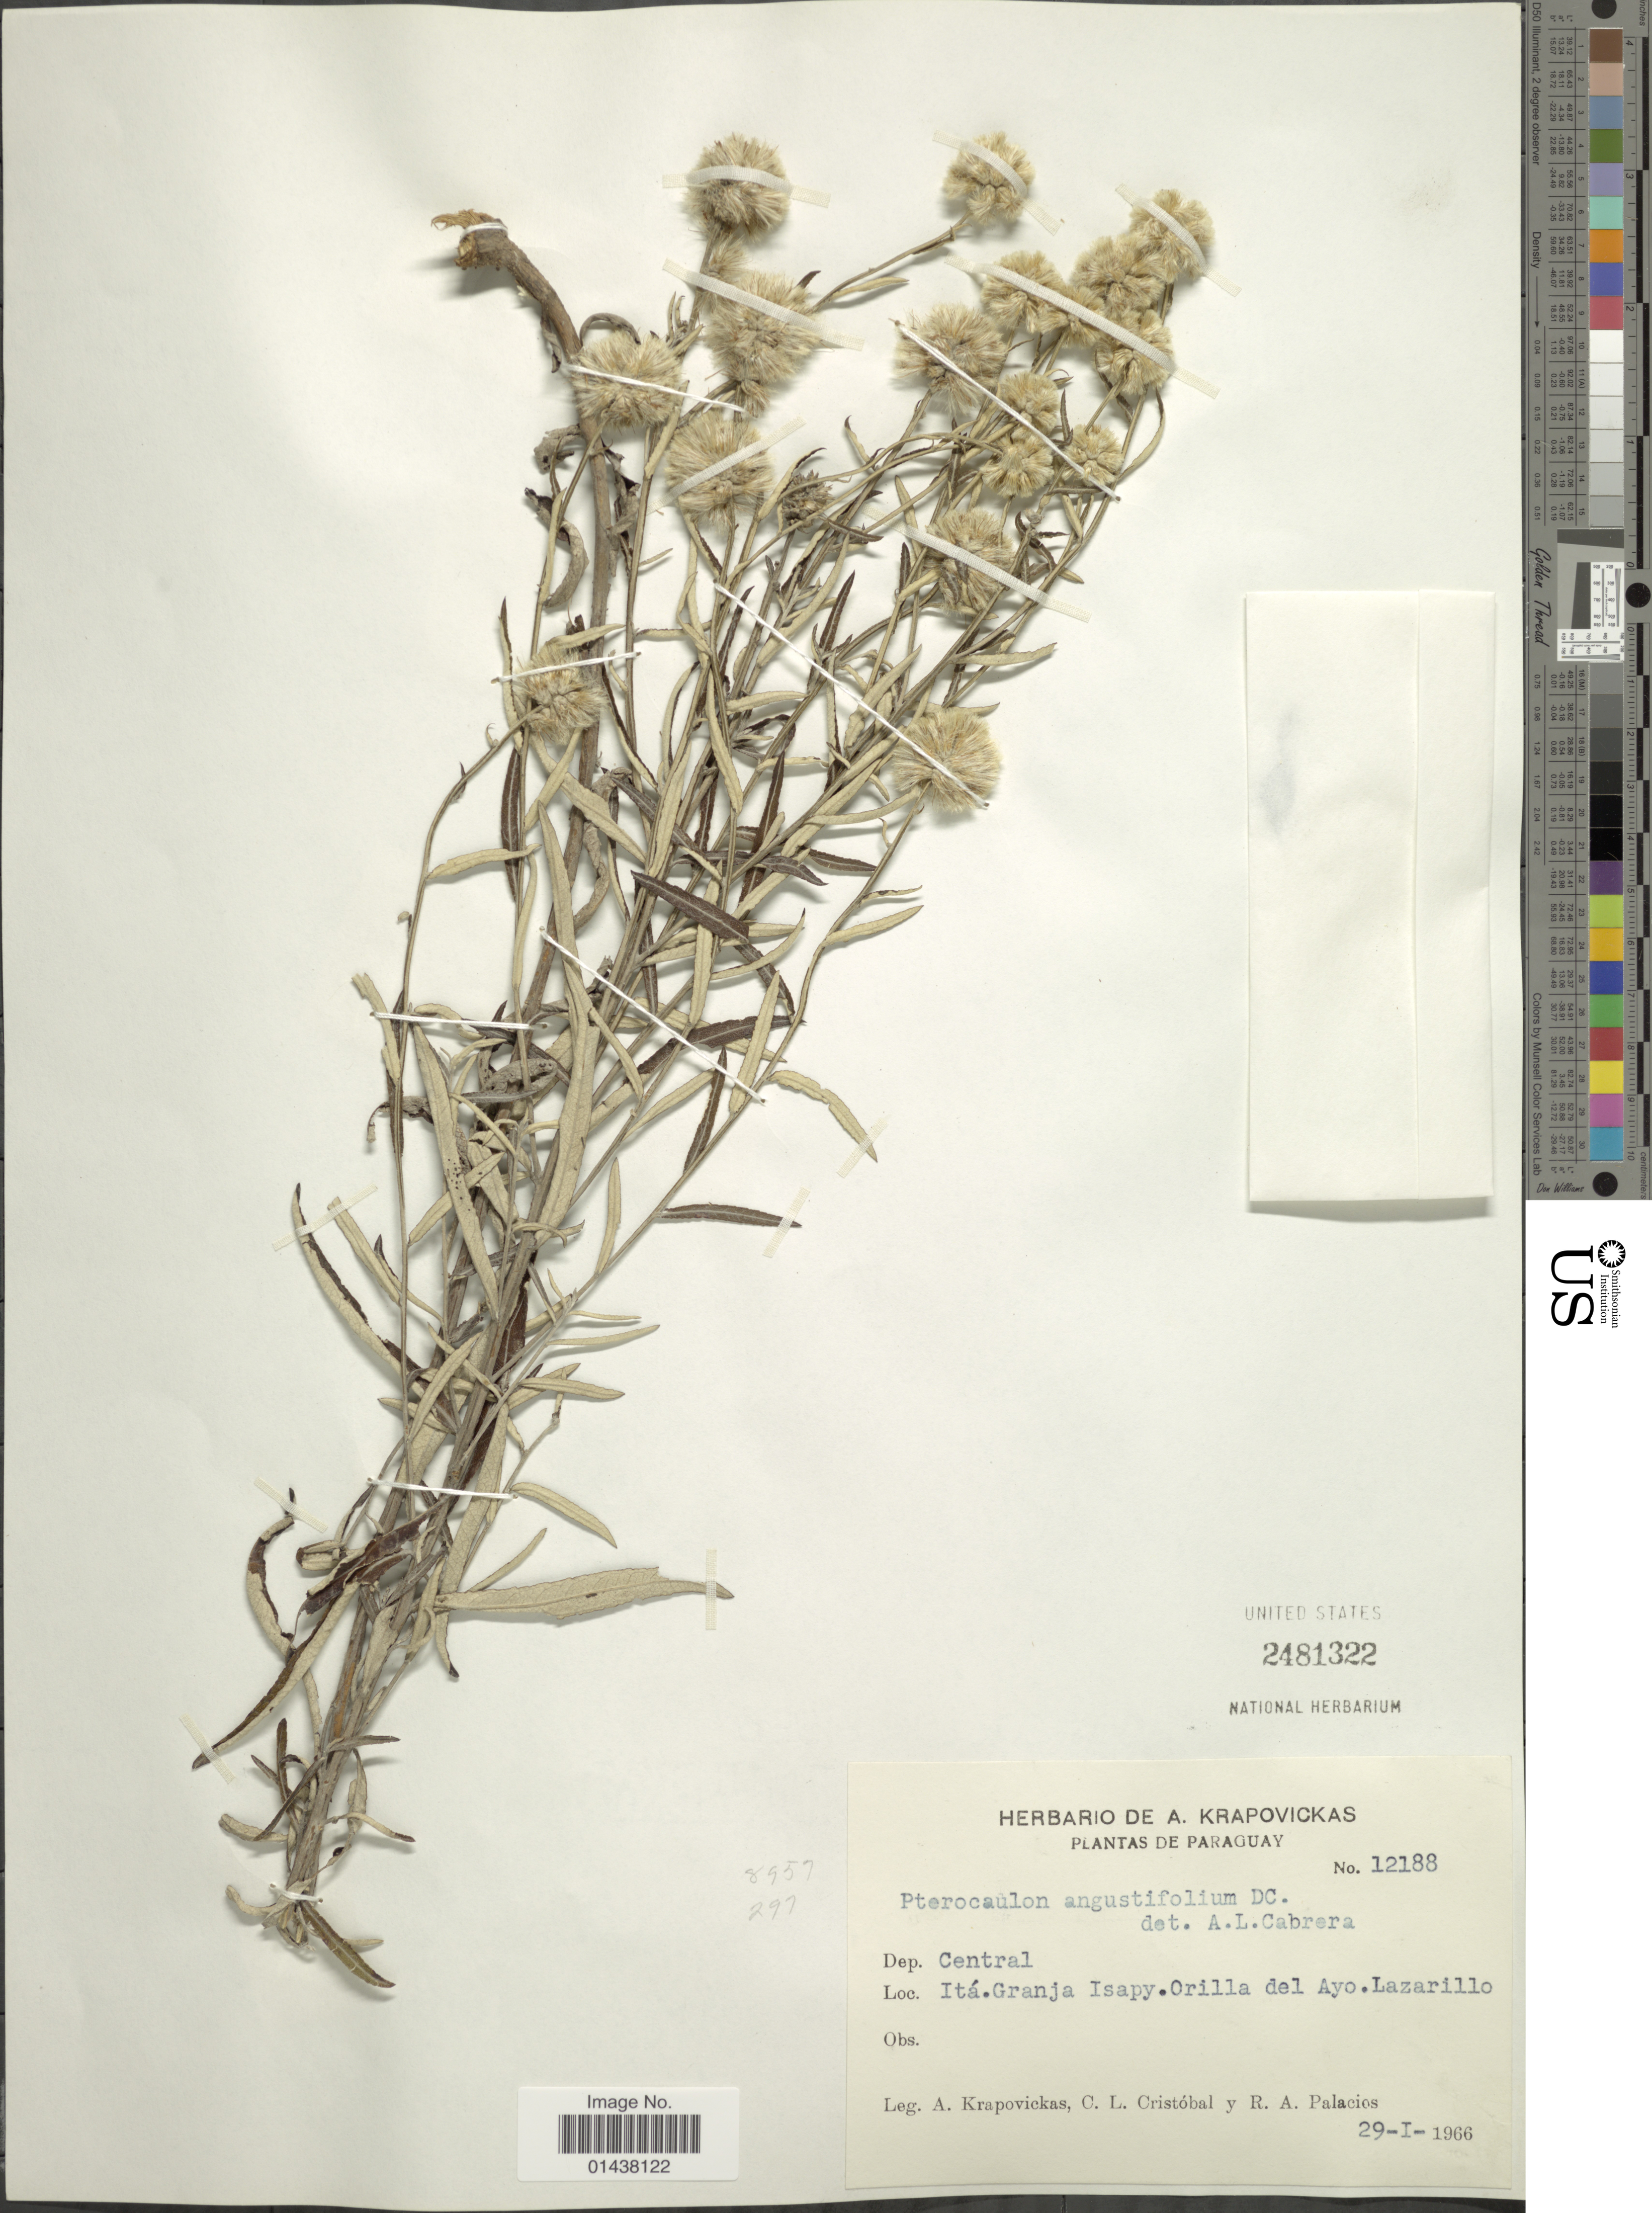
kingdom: Plantae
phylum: Tracheophyta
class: Magnoliopsida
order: Asterales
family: Asteraceae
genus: Pterocaulon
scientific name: Pterocaulon angustifolium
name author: DC.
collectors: A. Krapovickas, C. L. Cristóbal & R. Palacios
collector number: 12188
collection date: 1966-01-29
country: Paraguay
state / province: Central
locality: Ita. Granja Isapy. Orilla del Ayo. Lazarillo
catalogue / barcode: US 2481322